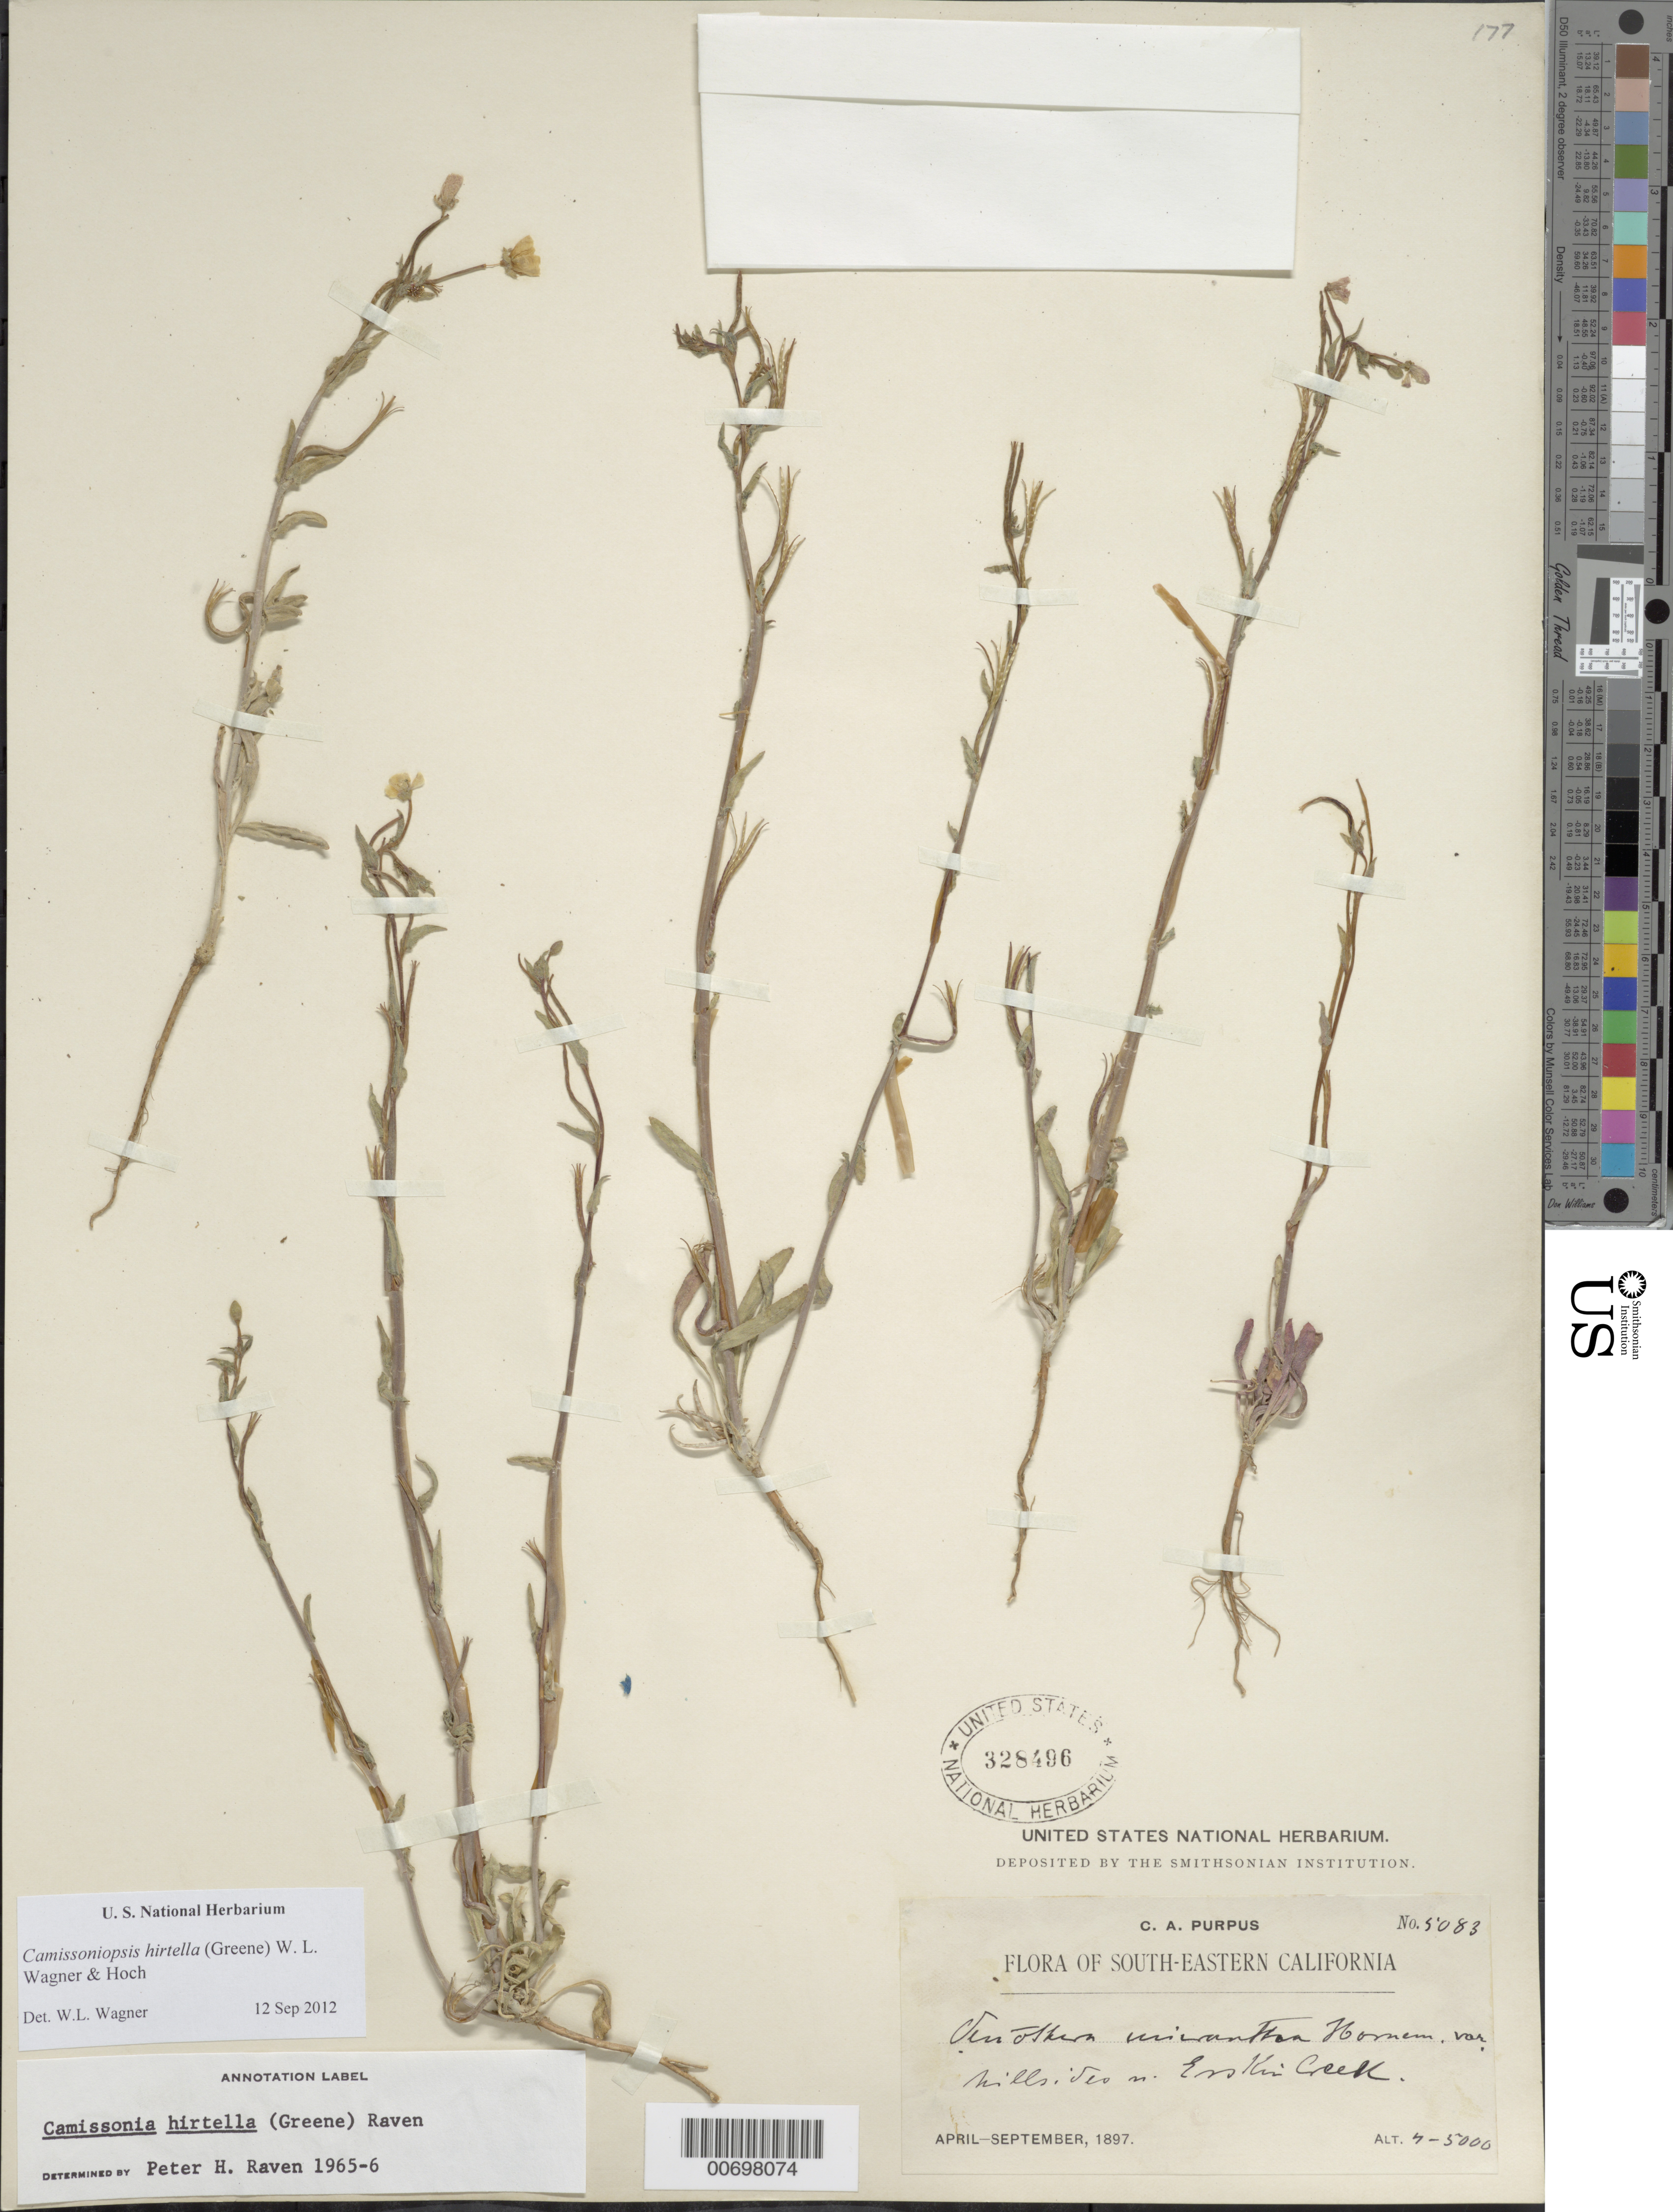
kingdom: Plantae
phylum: Tracheophyta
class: Magnoliopsida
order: Myrtales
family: Onagraceae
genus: Camissoniopsis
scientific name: Camissoniopsis hirtella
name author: (Greene) W.L. Wagner & Hoch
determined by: Wagner, W. L., (BOT), Smithsonian Institution - National Museum of Natural History (UNITED STATES)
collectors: C. A. Purpus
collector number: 5083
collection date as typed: Apr 1897 to -- Sep 1897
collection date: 1897-04/1897-09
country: United States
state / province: California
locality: Hillsides in Erskin Creek.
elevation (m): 1219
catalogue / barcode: US 328496